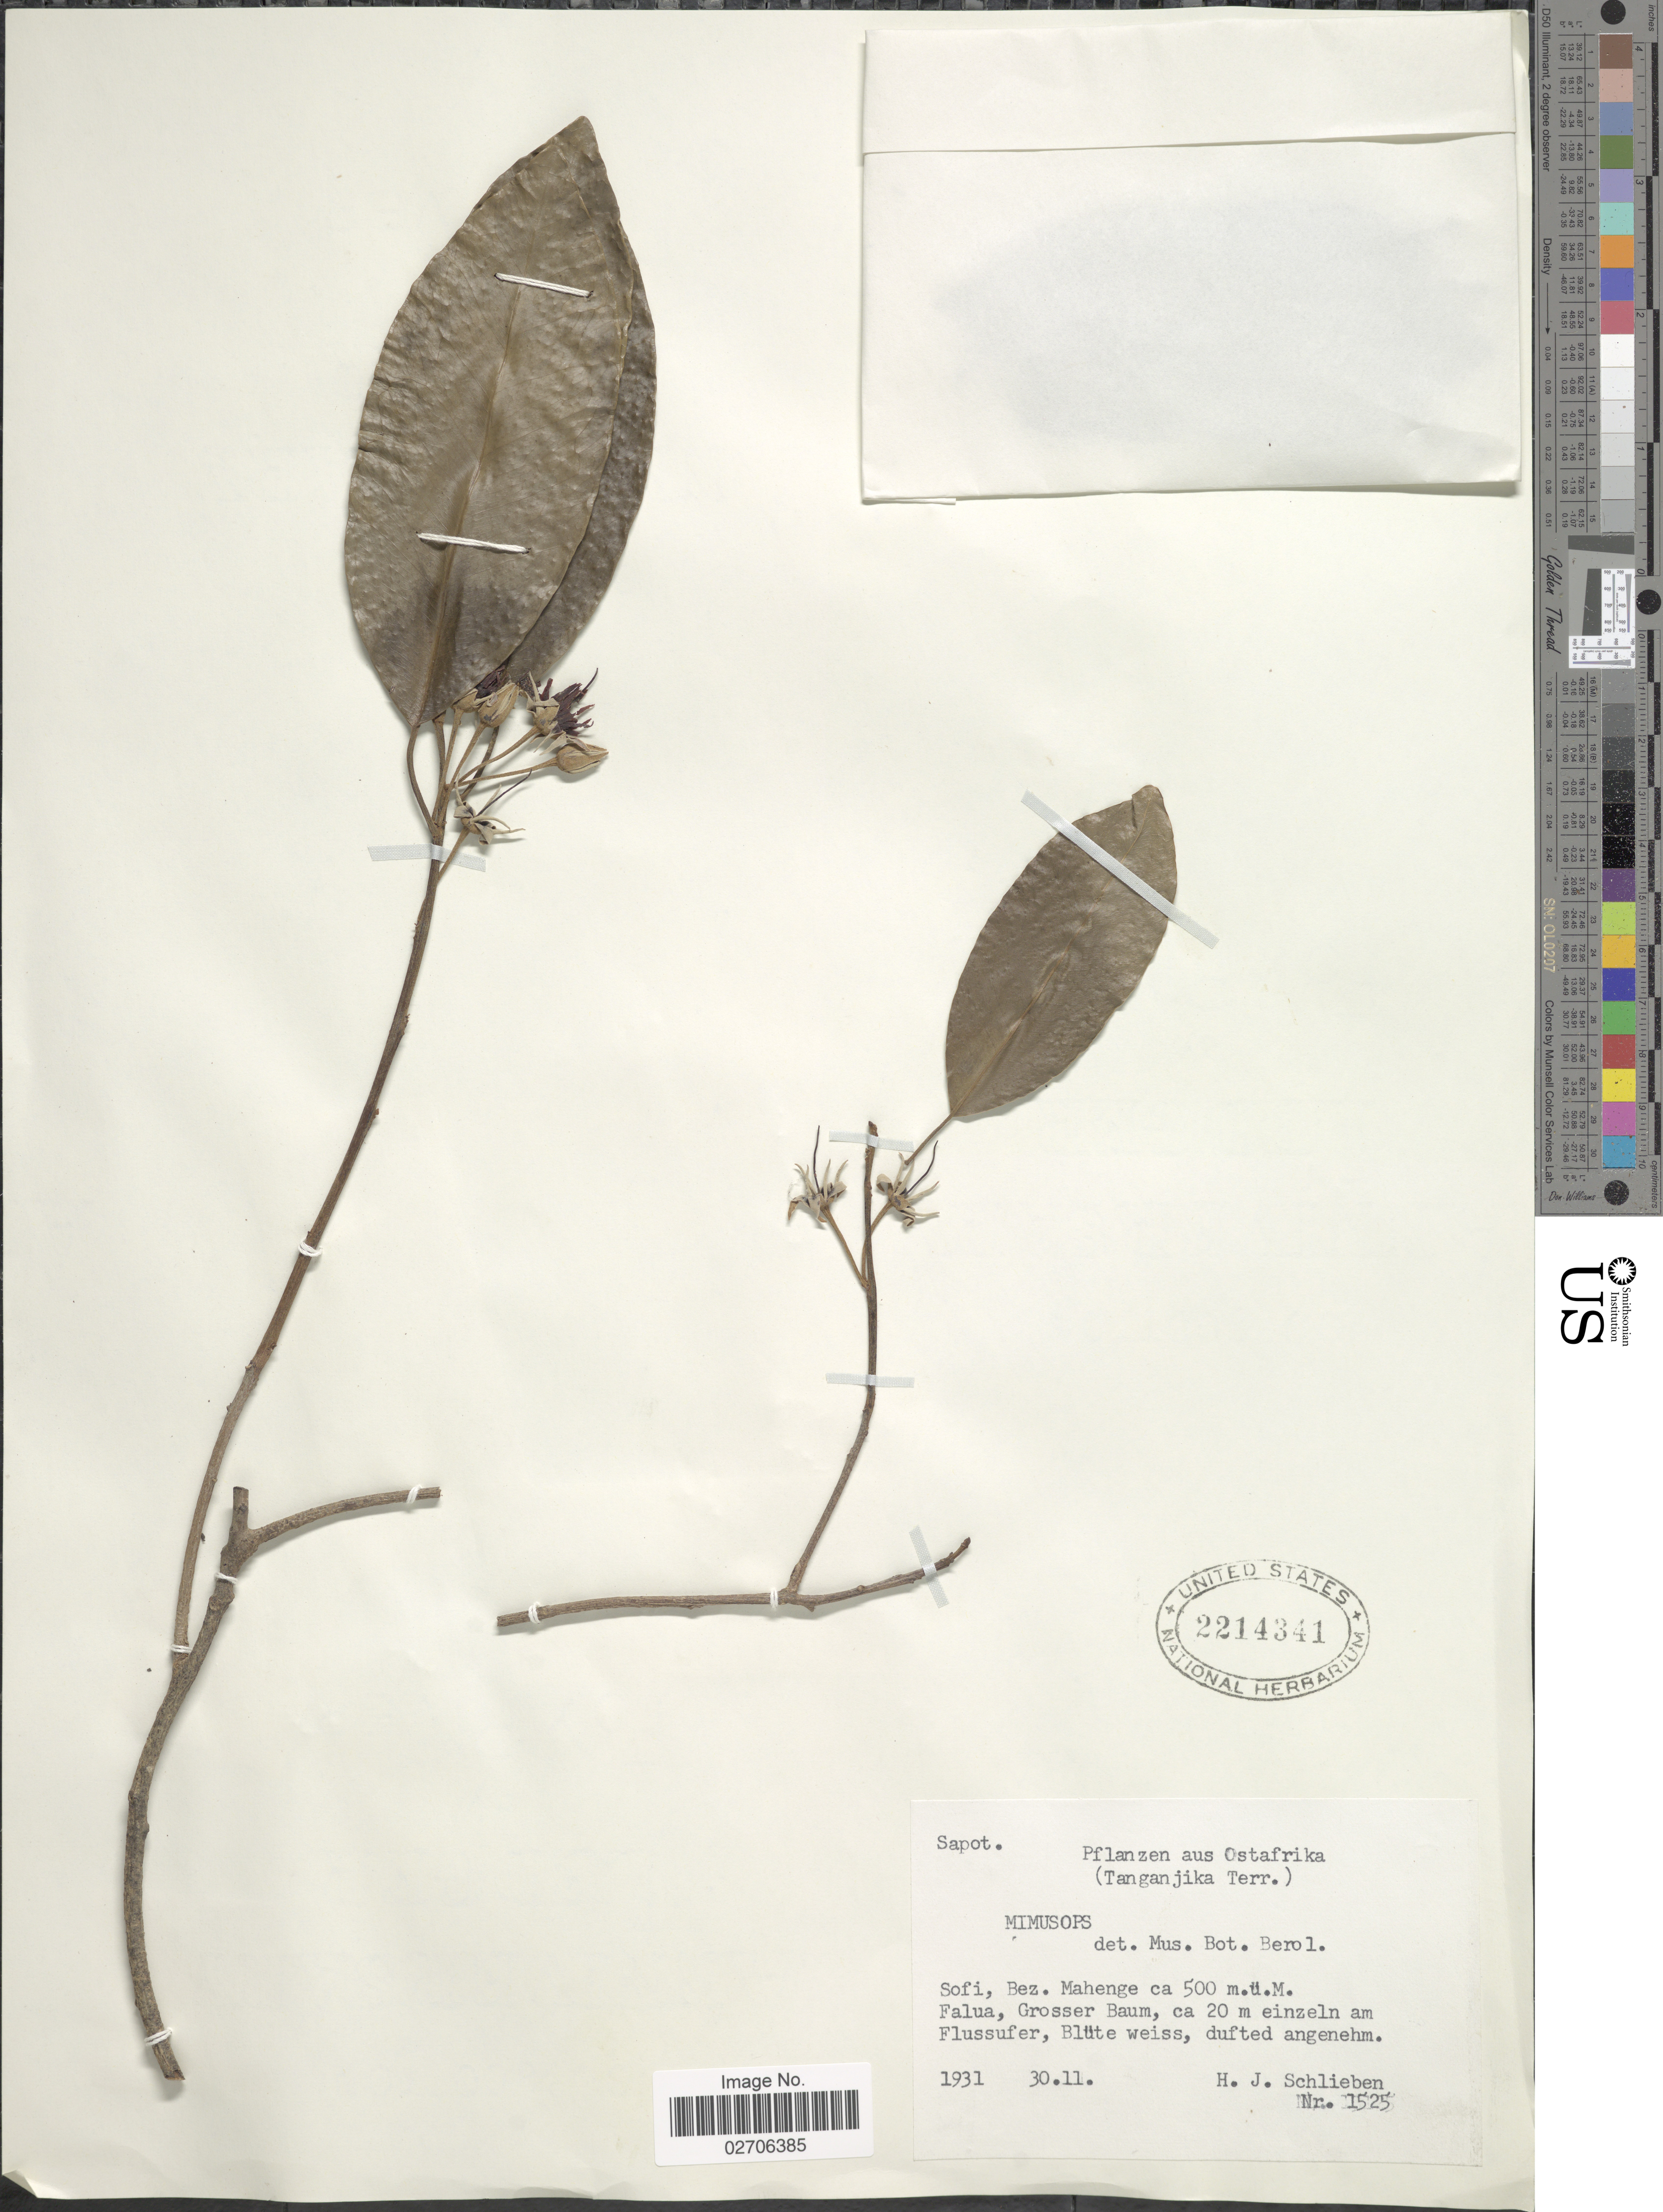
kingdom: Plantae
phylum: Tracheophyta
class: Magnoliopsida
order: Ericales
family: Sapotaceae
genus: Mimusops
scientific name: Mimusops sp.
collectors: H. J. Schlieben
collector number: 1525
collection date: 1931-11-30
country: Tanzania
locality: Aus Ostafrika, (Tanganjika Terr.) Sofi, Bez. Mahenge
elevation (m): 500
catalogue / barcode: US 2214341